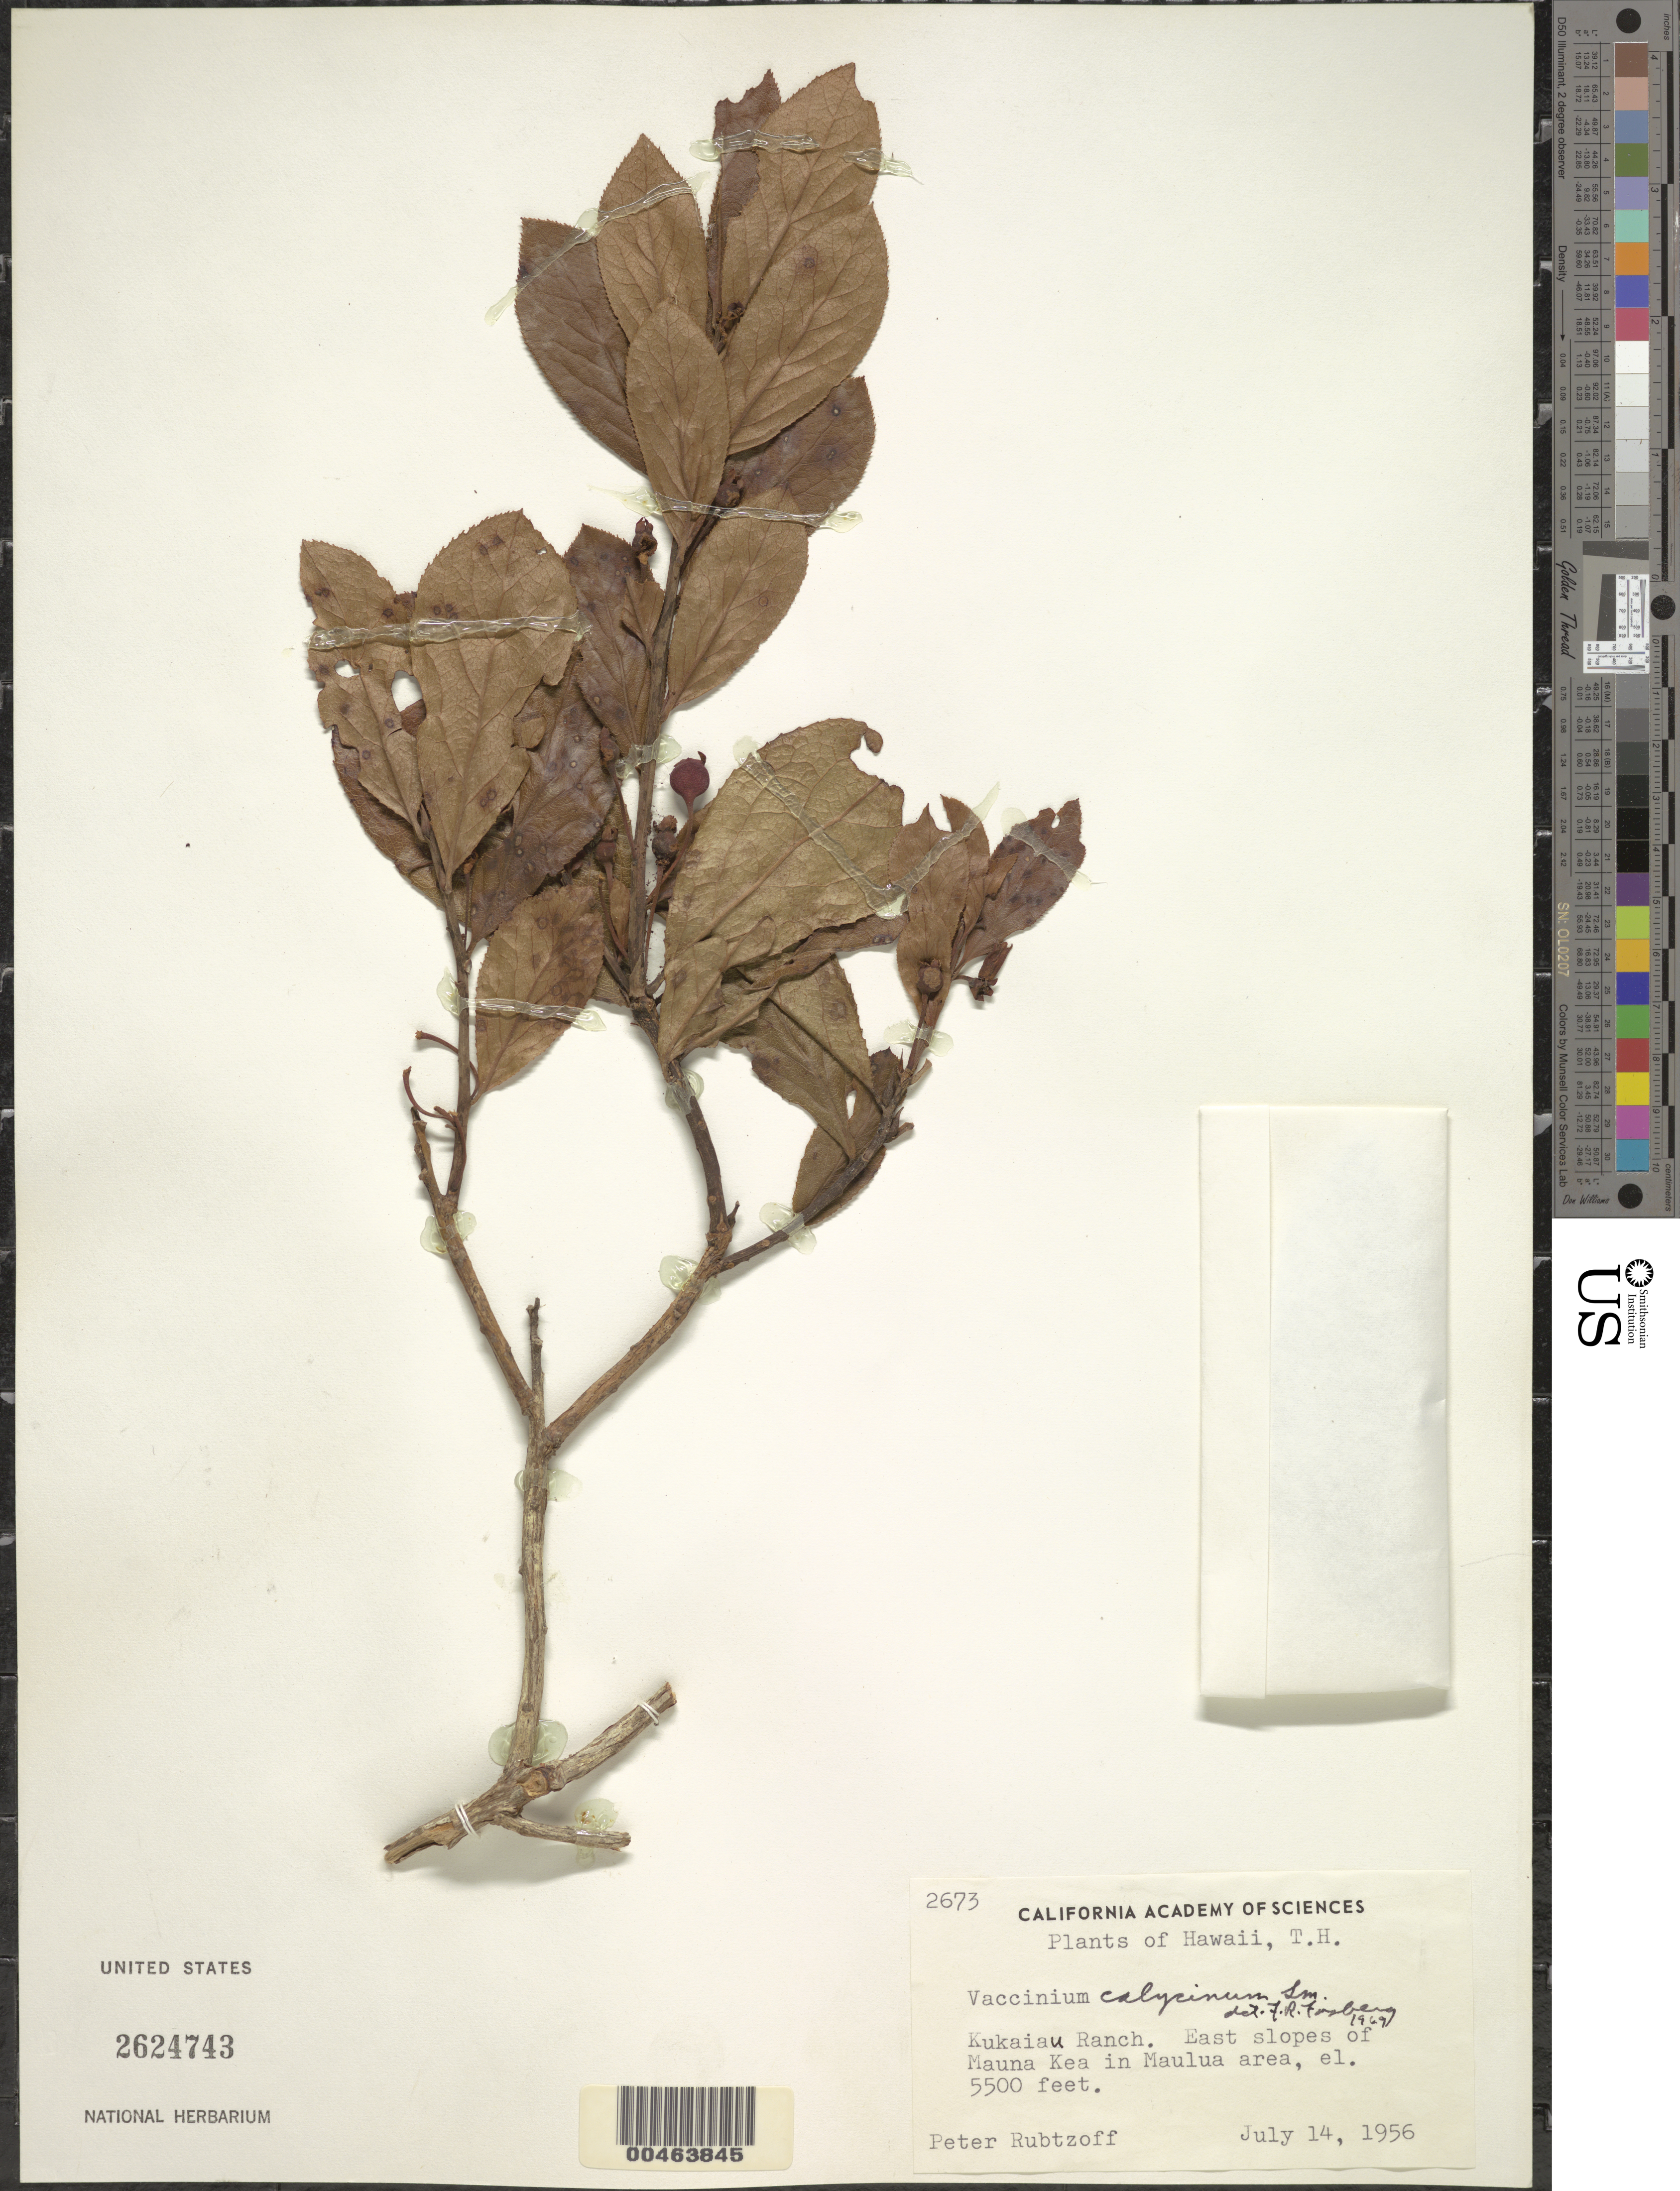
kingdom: Plantae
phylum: Tracheophyta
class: Magnoliopsida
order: Ericales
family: Ericaceae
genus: Vaccinium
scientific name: Vaccinium calycinum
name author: Sm.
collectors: P. Rubtzoff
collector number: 2673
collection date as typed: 14 Jul 1956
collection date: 1956-07-14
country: United States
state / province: Hawaii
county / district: Hawaii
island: Hawaii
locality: Kukaiau Ranch. East slopes of Mauna Kea in Maulua area.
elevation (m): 1676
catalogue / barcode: US 2624743